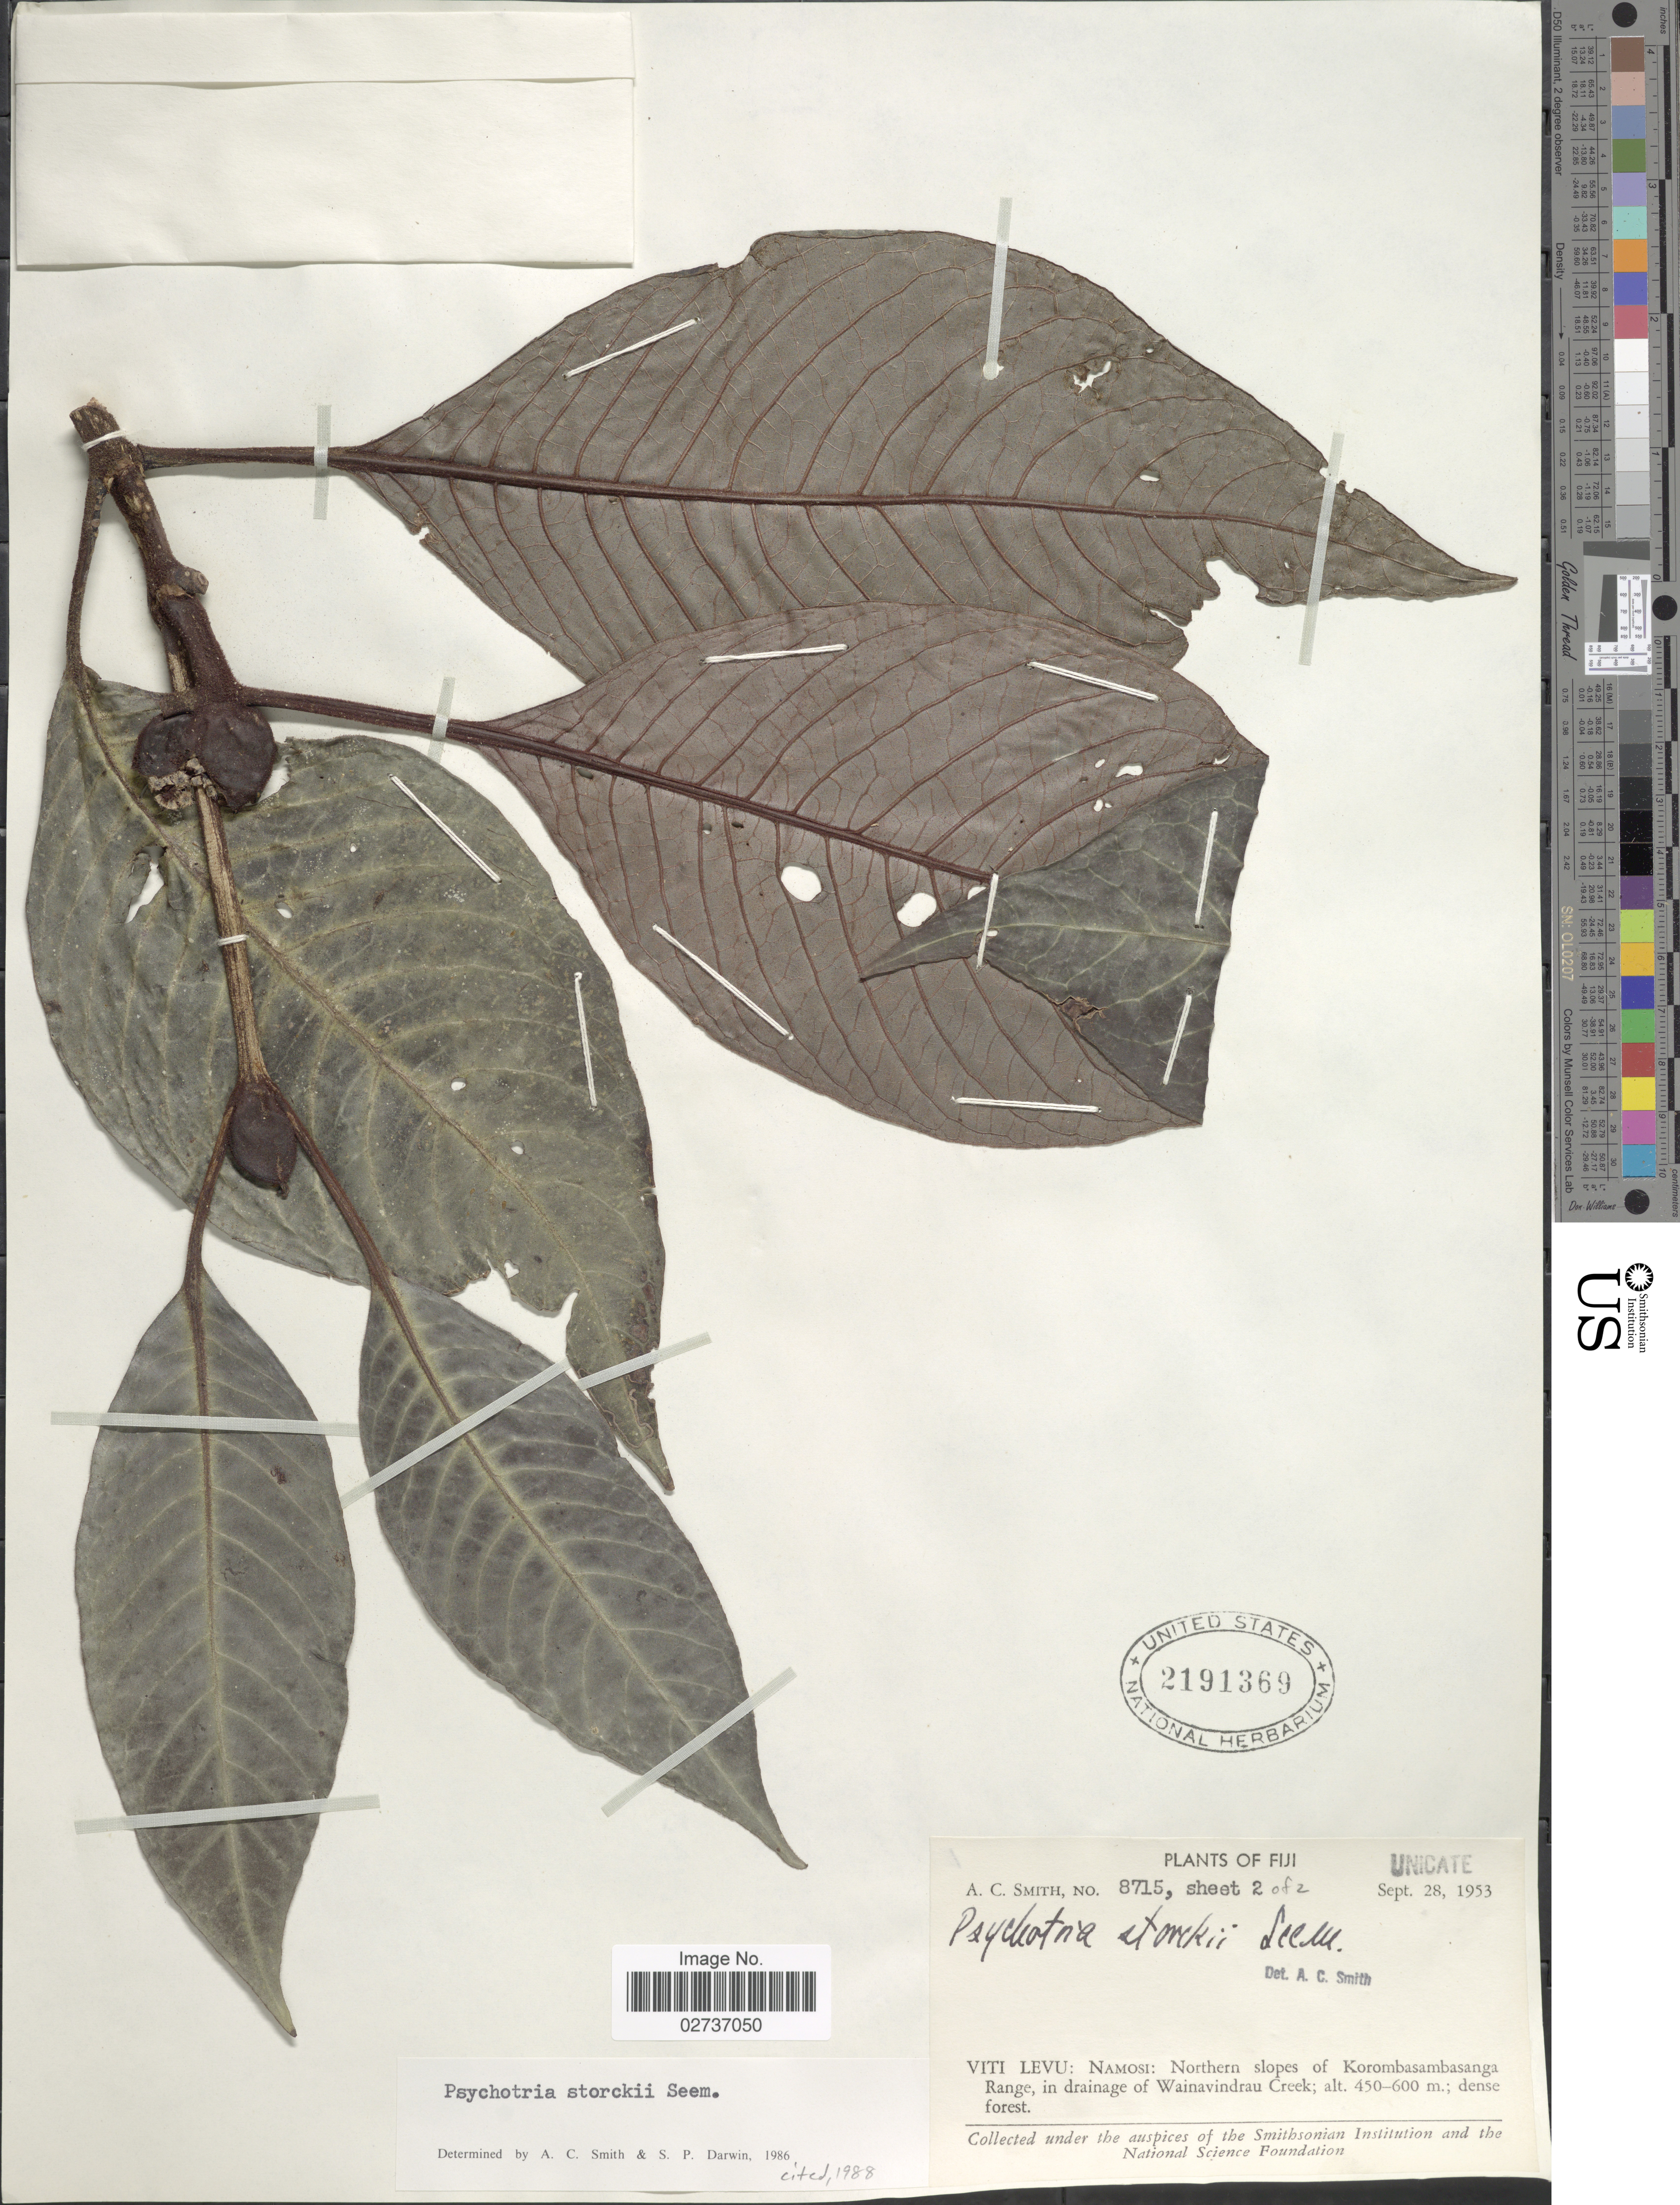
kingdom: Plantae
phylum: Tracheophyta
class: Magnoliopsida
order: Gentianales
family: Rubiaceae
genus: Psychotria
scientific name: Psychotria storckii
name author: Seem.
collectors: A. C. Smith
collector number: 8715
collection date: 1953-09-28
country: Fiji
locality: Viti Levu: Namosi: Northern slopes of Korombasambasanga Range, in drainage of Wainavindrau Creek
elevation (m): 450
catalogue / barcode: US 2191369